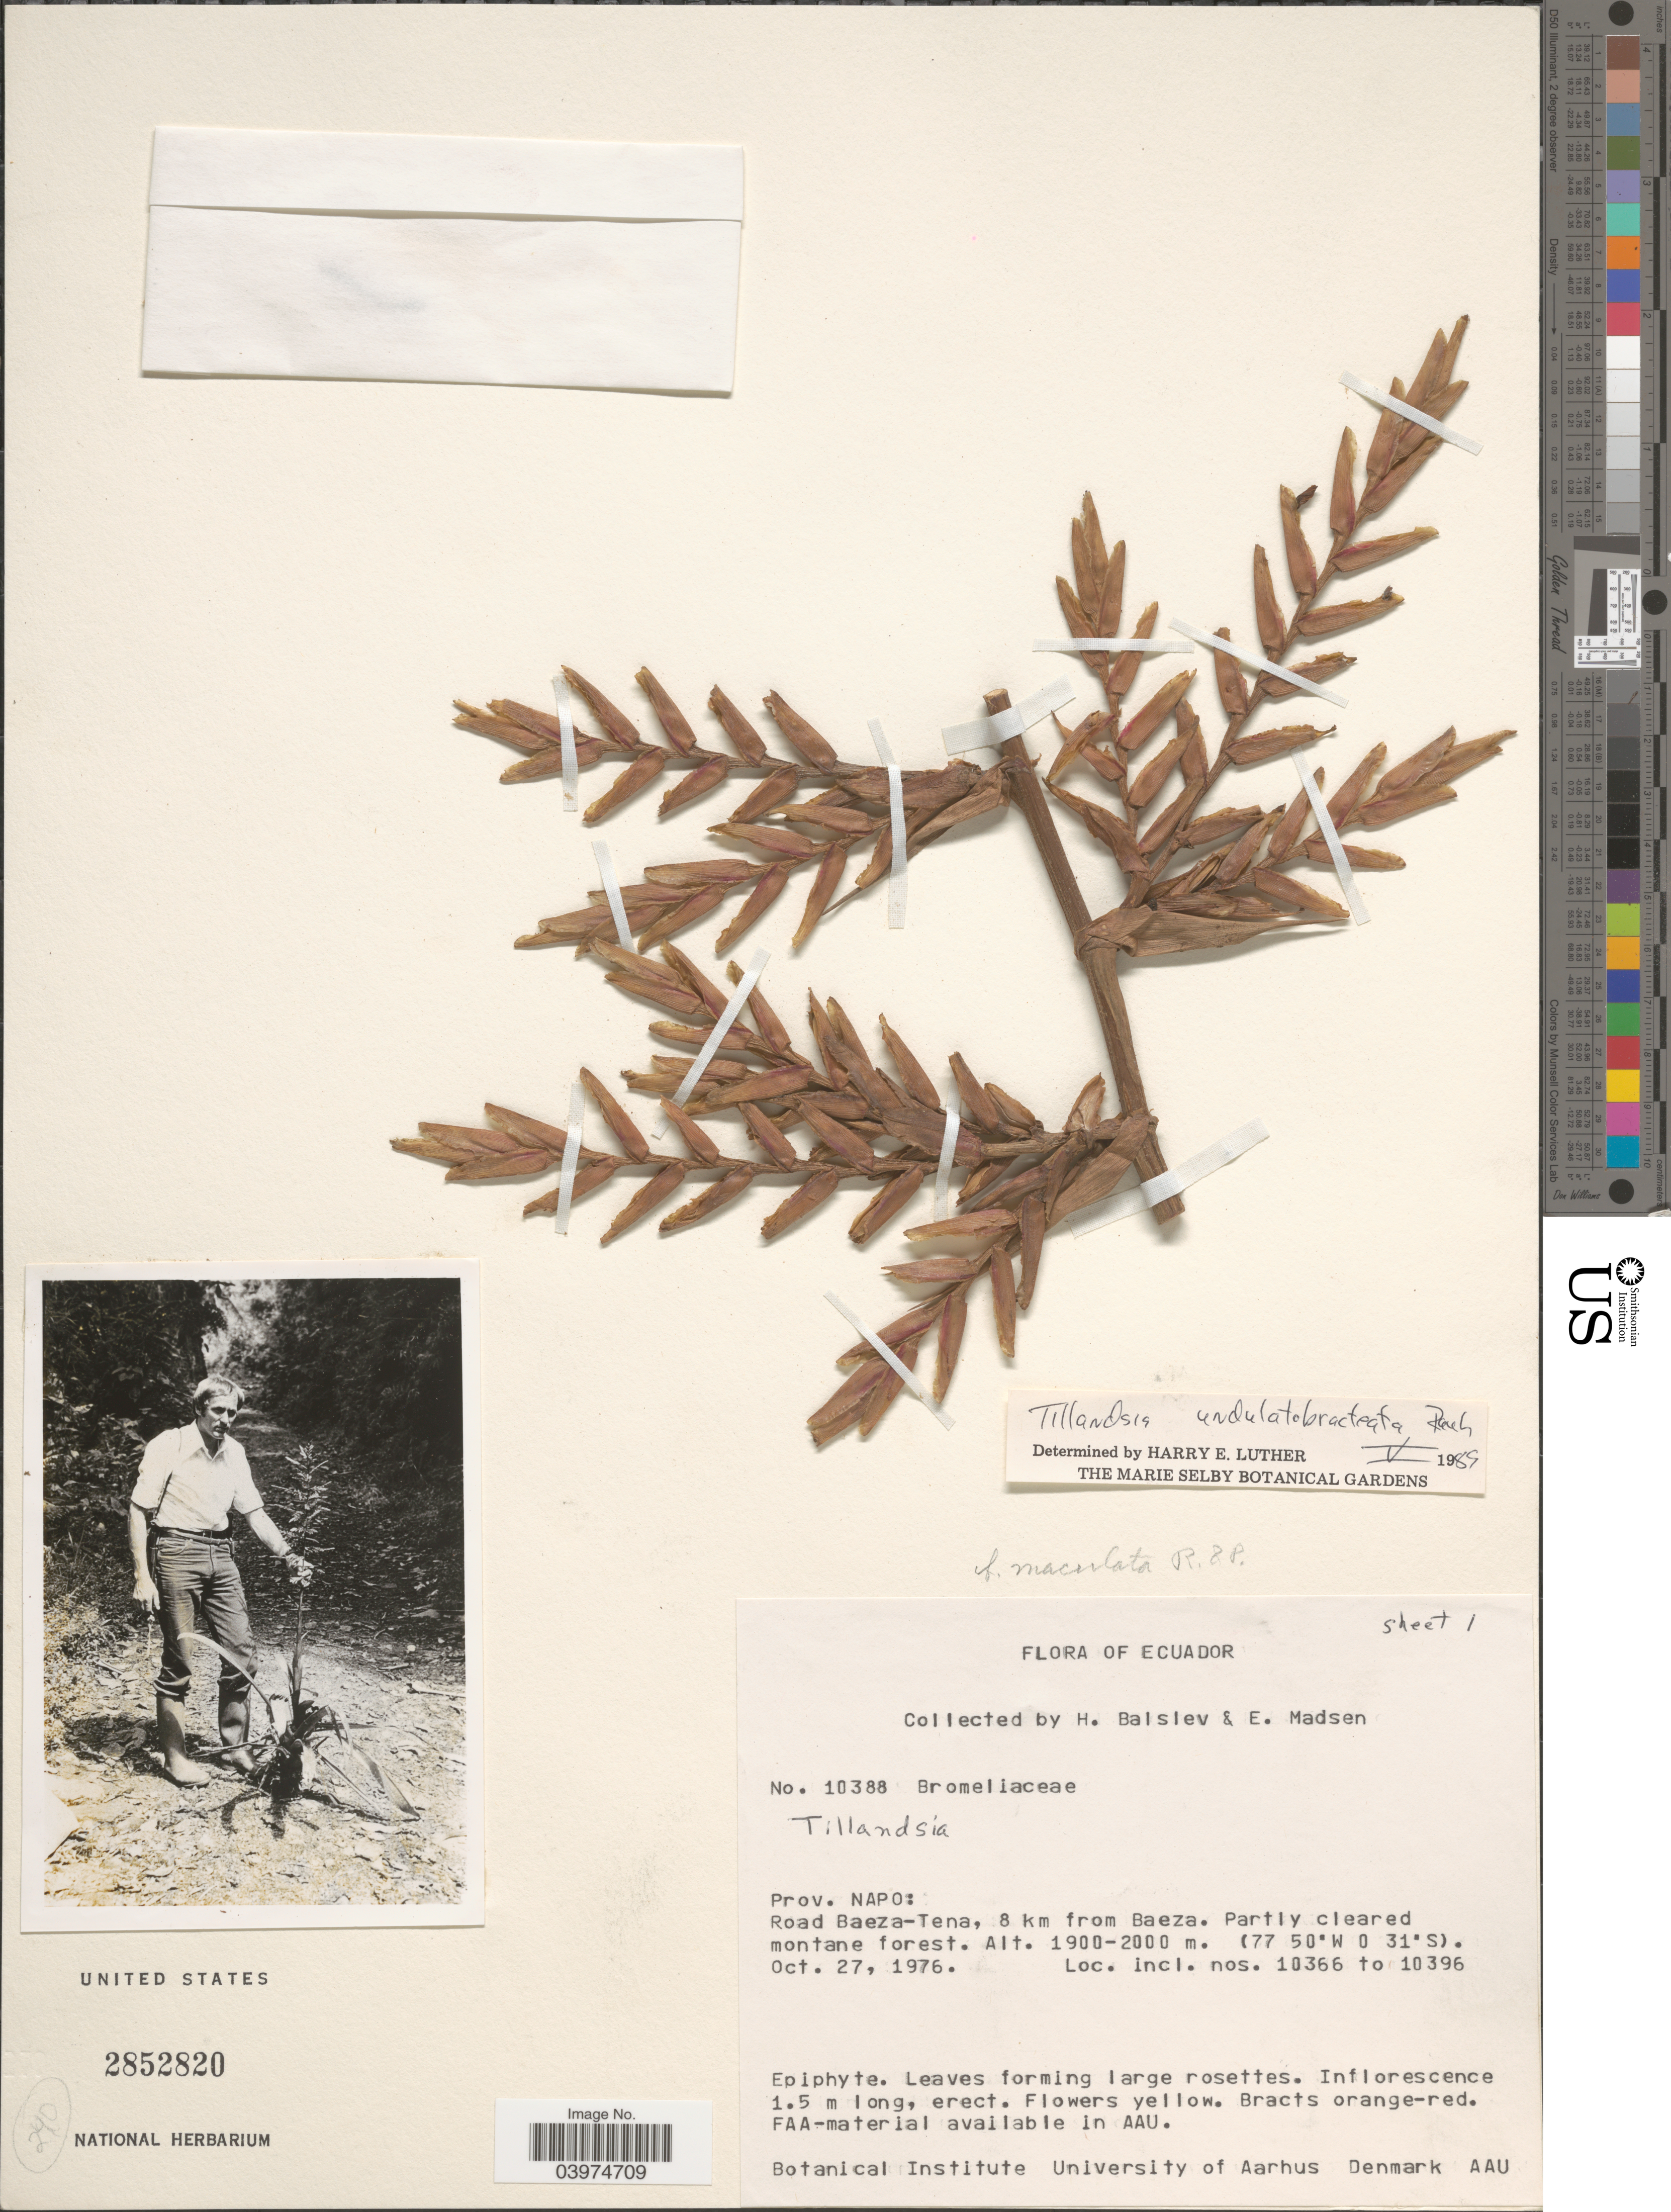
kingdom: Plantae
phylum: Tracheophyta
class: Liliopsida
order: Poales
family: Bromeliaceae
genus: Tillandsia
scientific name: Tillandsia undulato-bracteata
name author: Rauh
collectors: H. Balslev & E. Madsen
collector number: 10388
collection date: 1976-10-27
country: Ecuador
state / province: Napo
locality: Prov. Napo: Road Baeza-Tena, 8 km from Baeza.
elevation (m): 1900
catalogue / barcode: US 2852820